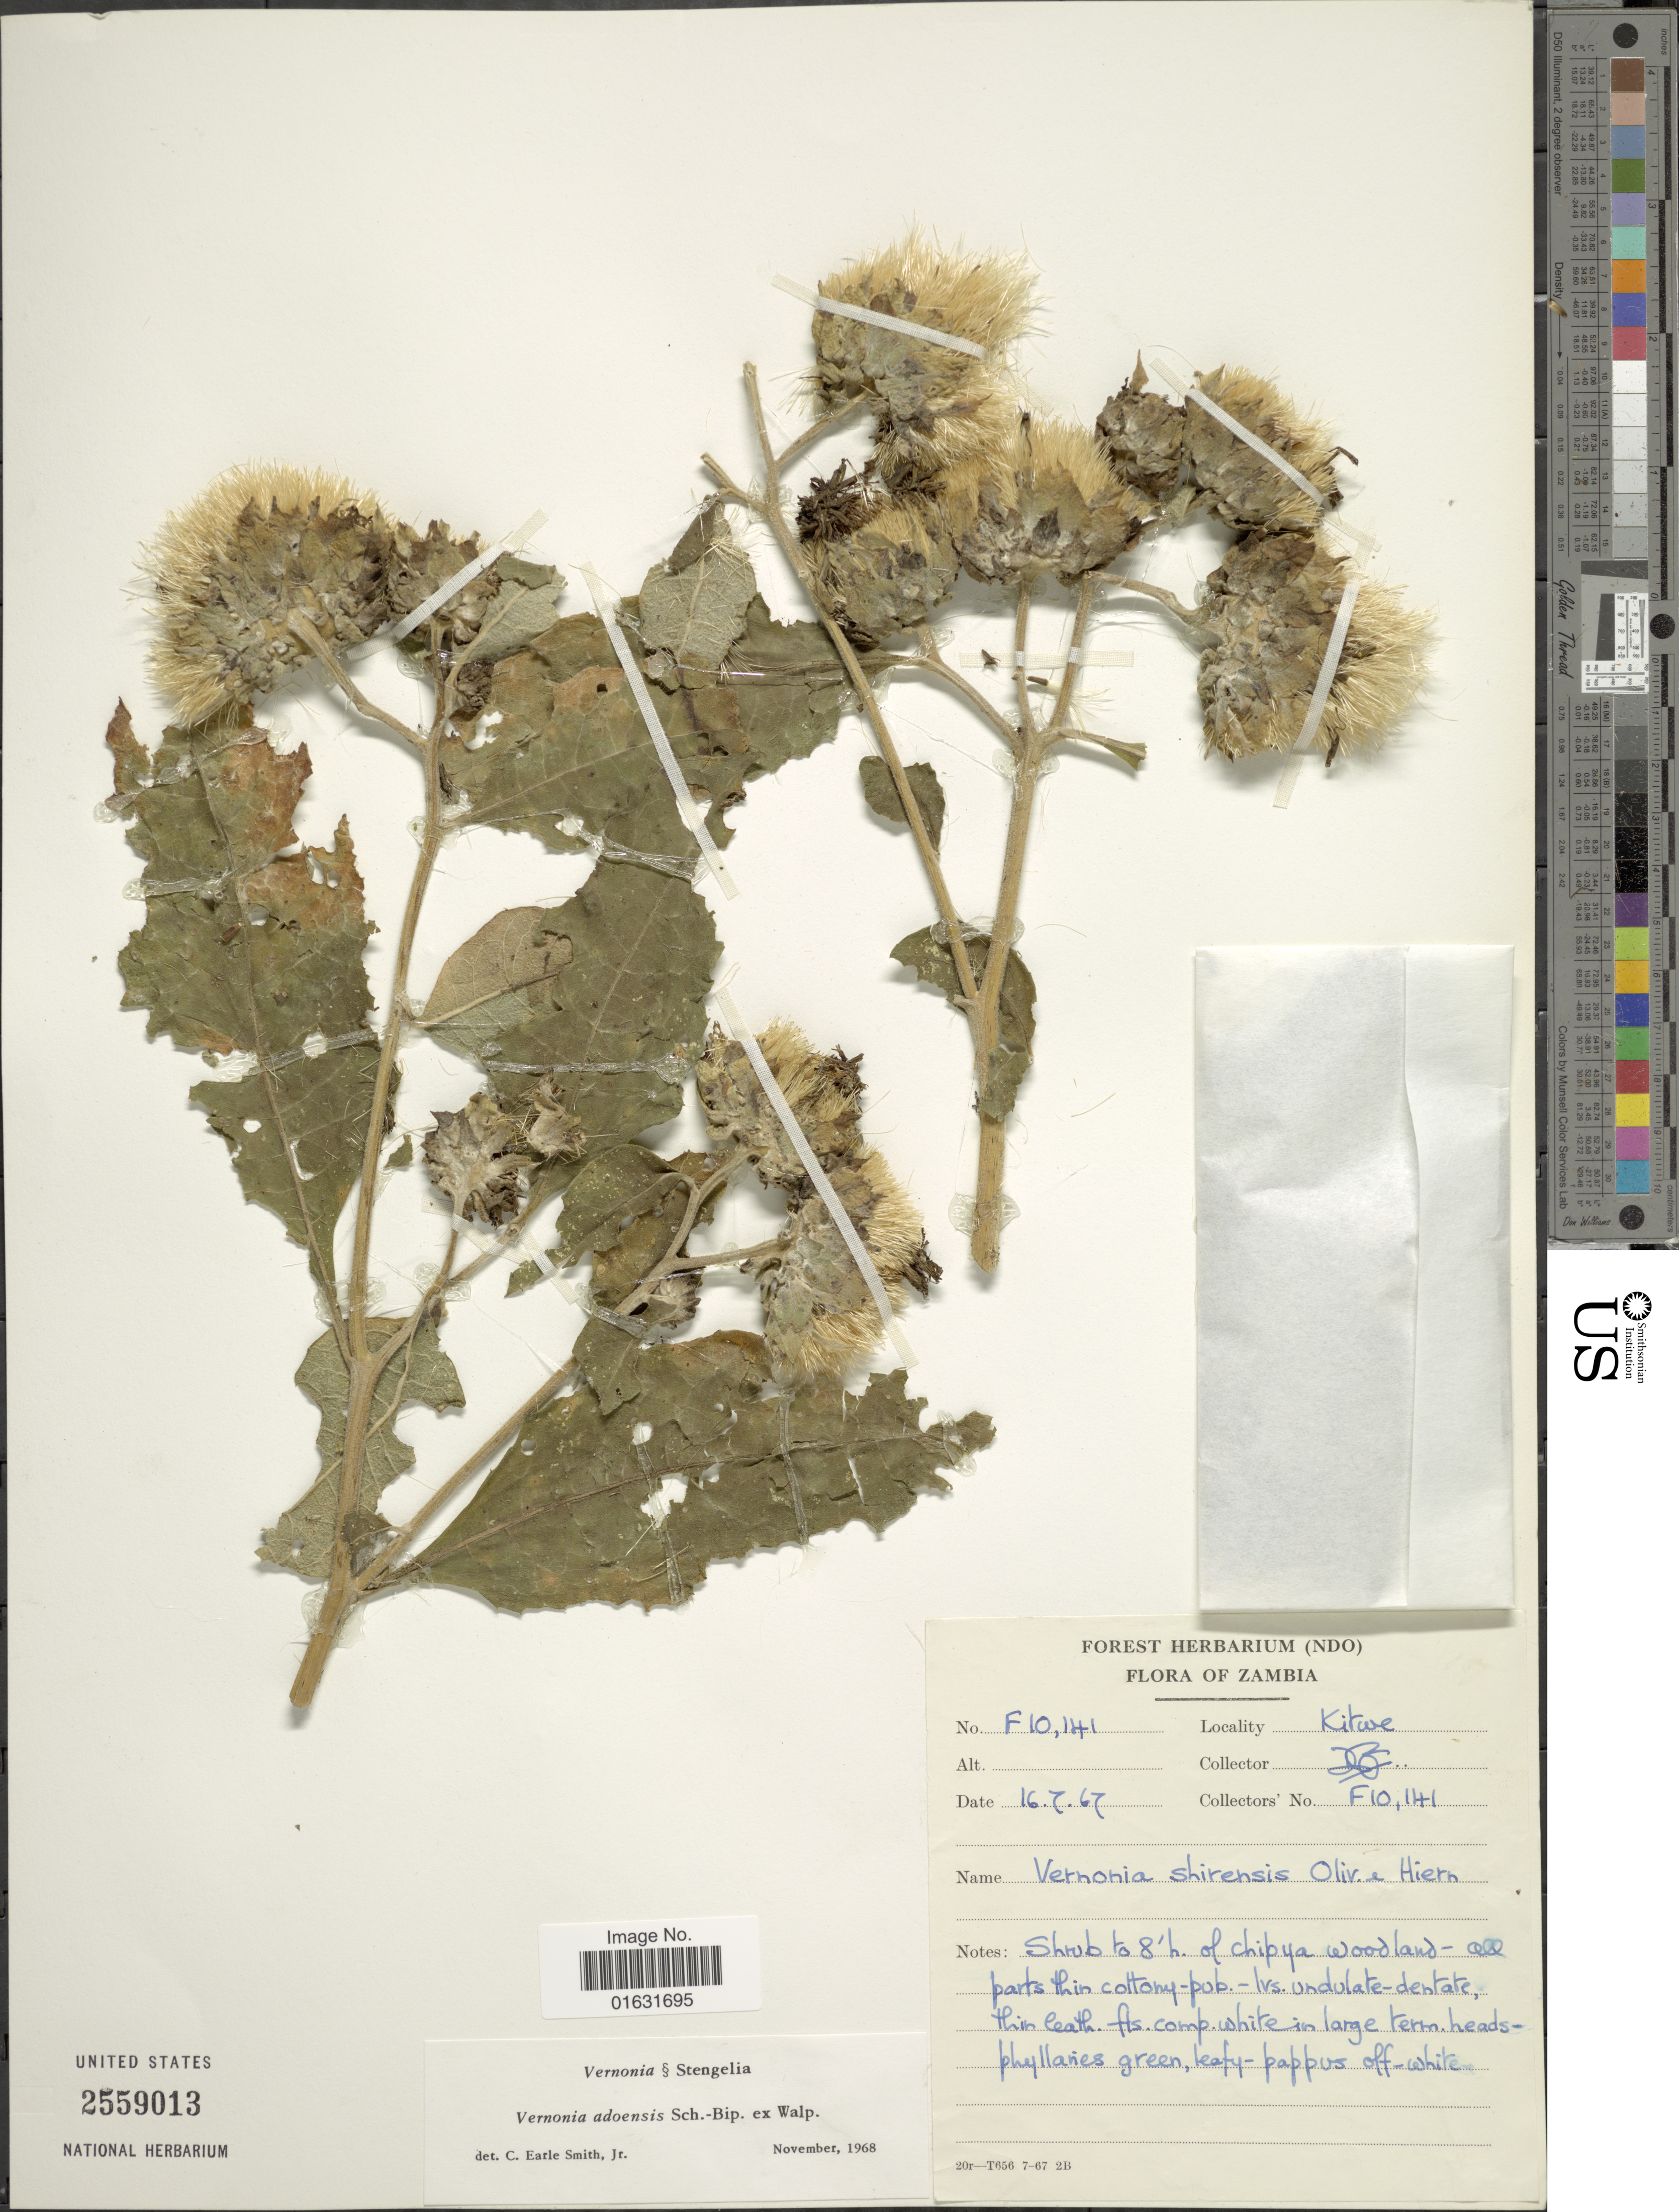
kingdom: Plantae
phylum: Tracheophyta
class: Magnoliopsida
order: Asterales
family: Asteraceae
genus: Baccharoides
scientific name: Baccharoides adoensis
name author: (Sch. Bip. ex Walp.) H. Rob.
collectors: D. B. Fanshawe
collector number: F10141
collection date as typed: Transcribed d/m/y: 16/7/67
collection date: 1967-07-16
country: Zambia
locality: Kitwe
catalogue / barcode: US 2559013